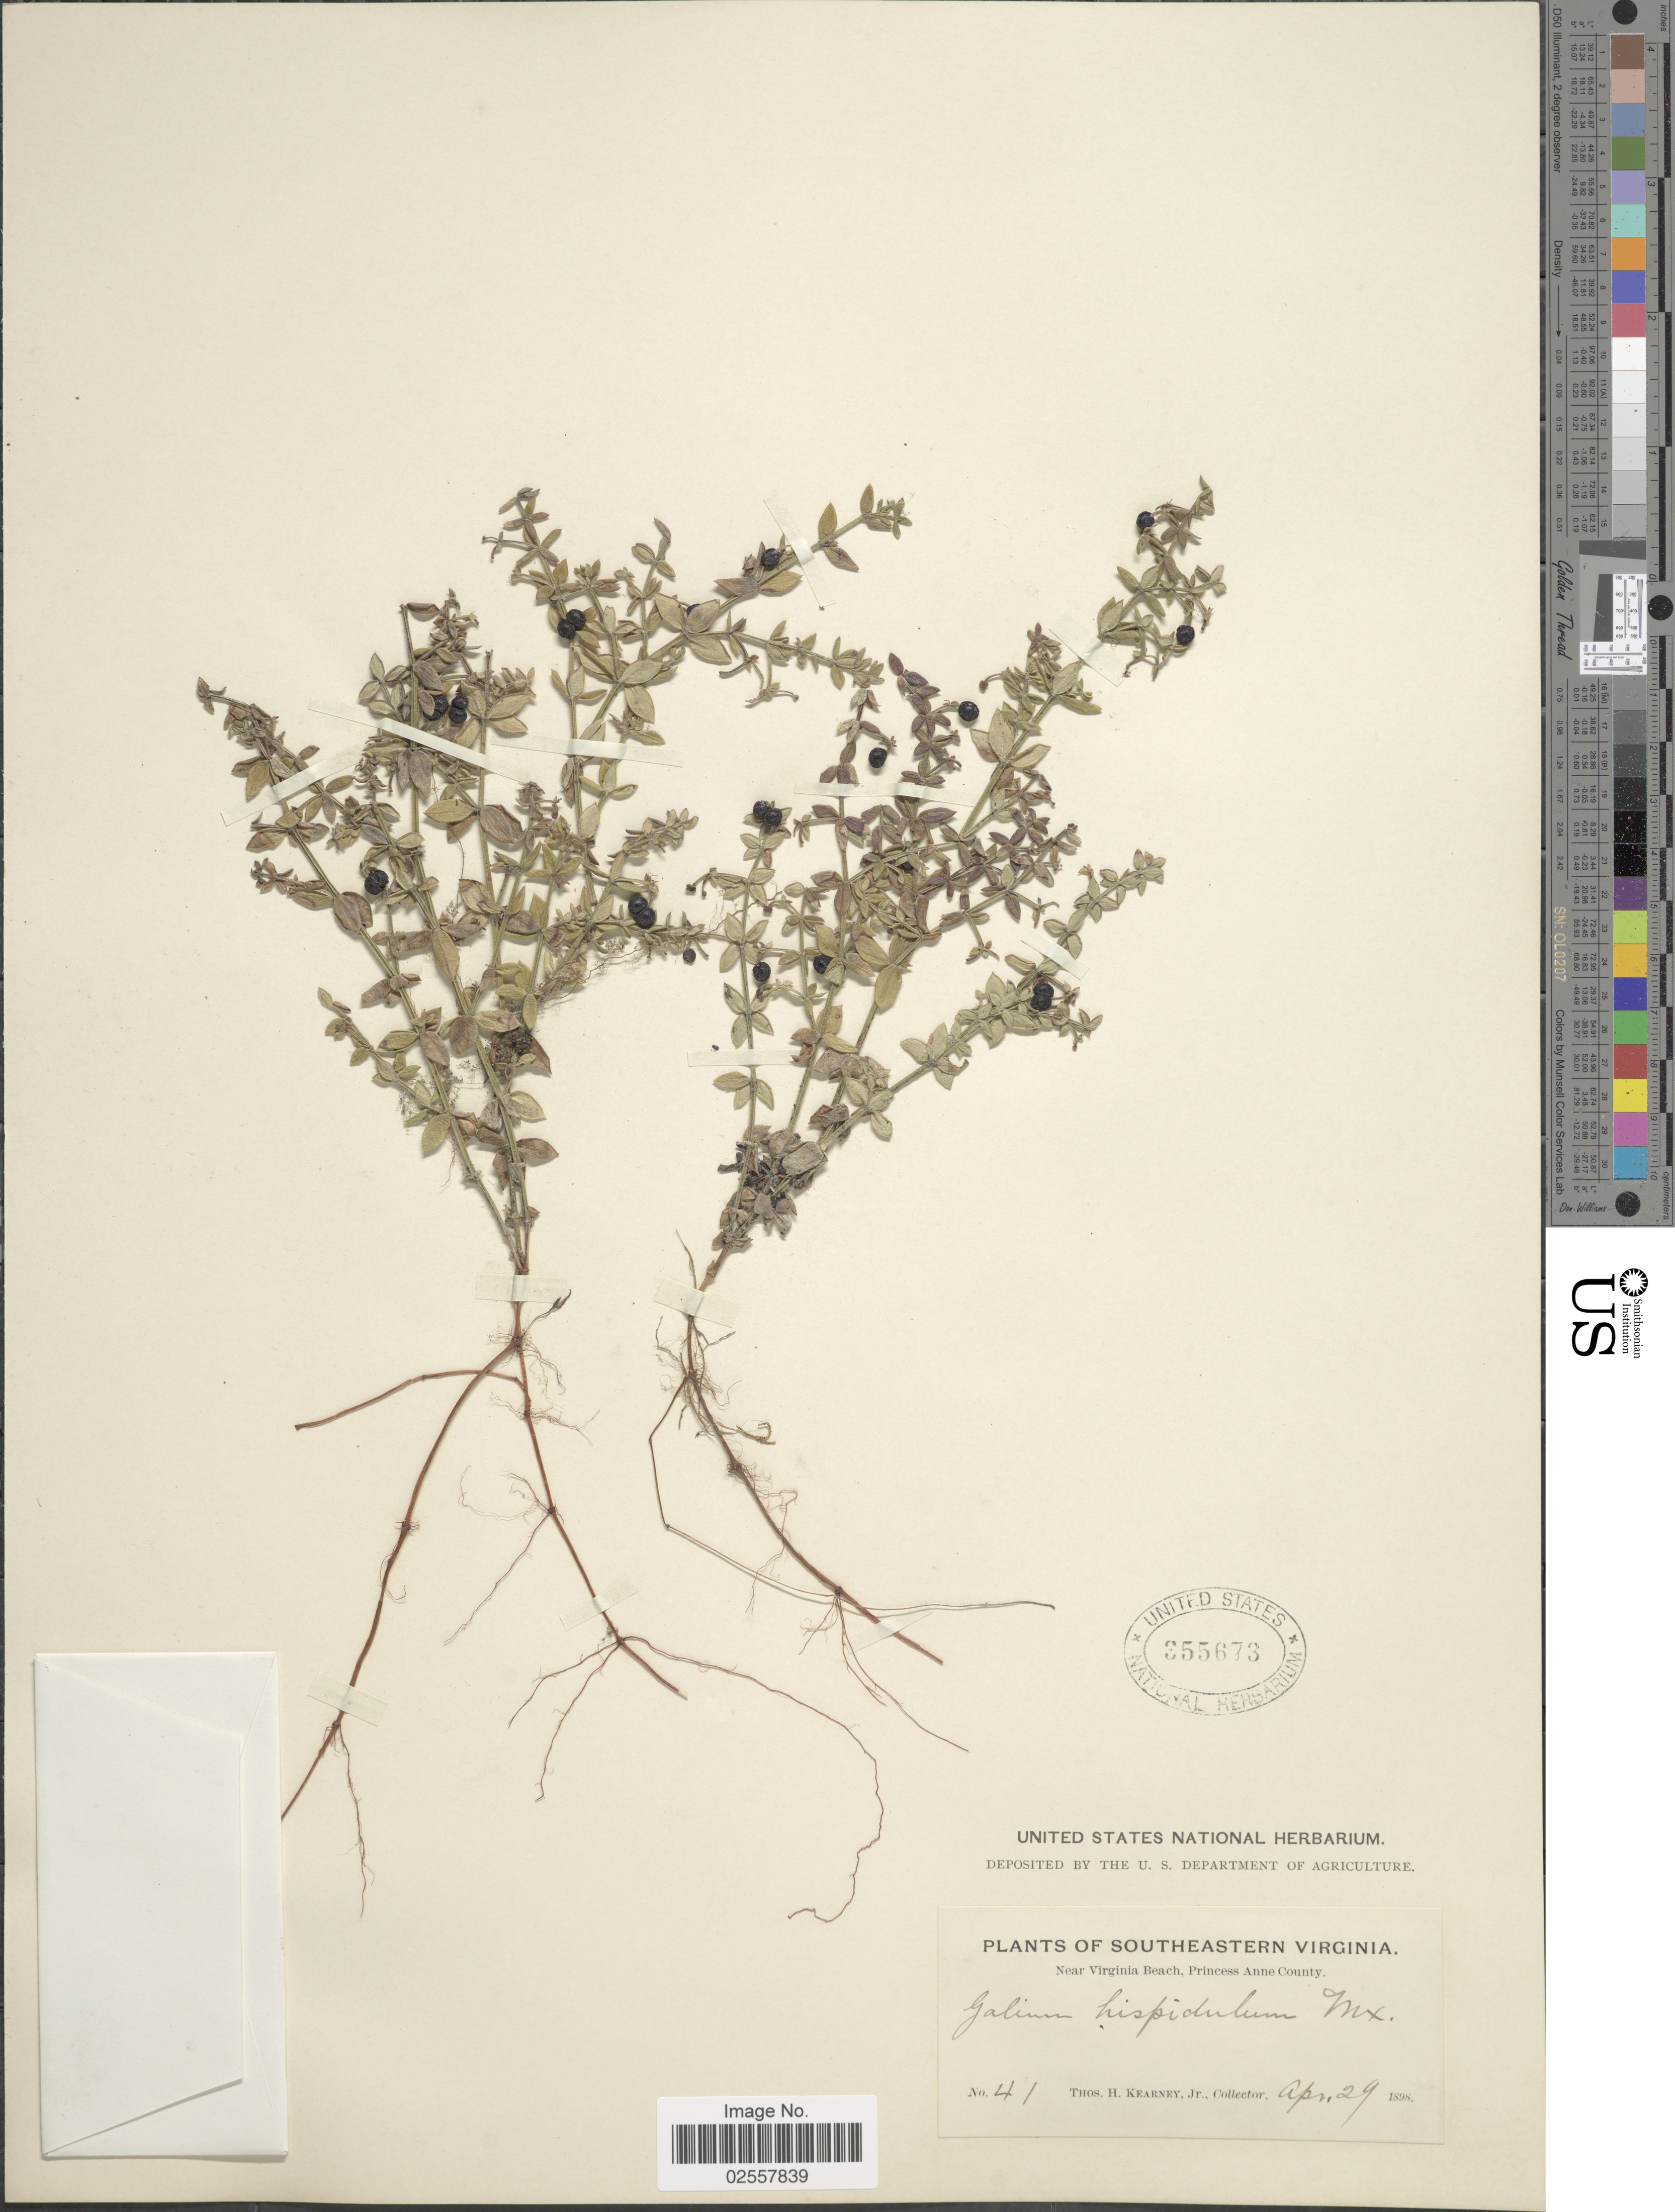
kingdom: Plantae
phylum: Tracheophyta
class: Magnoliopsida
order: Gentianales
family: Rubiaceae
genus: Galium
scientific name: Galium hispidulum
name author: Michx.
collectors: T. H. Kearney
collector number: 41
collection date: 1898-04-29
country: United States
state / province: Virginia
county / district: City of Virginia Beach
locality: Southeastern Virginia, near Virginia Beach, Princess Anne (=historic county name) County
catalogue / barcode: US 355673